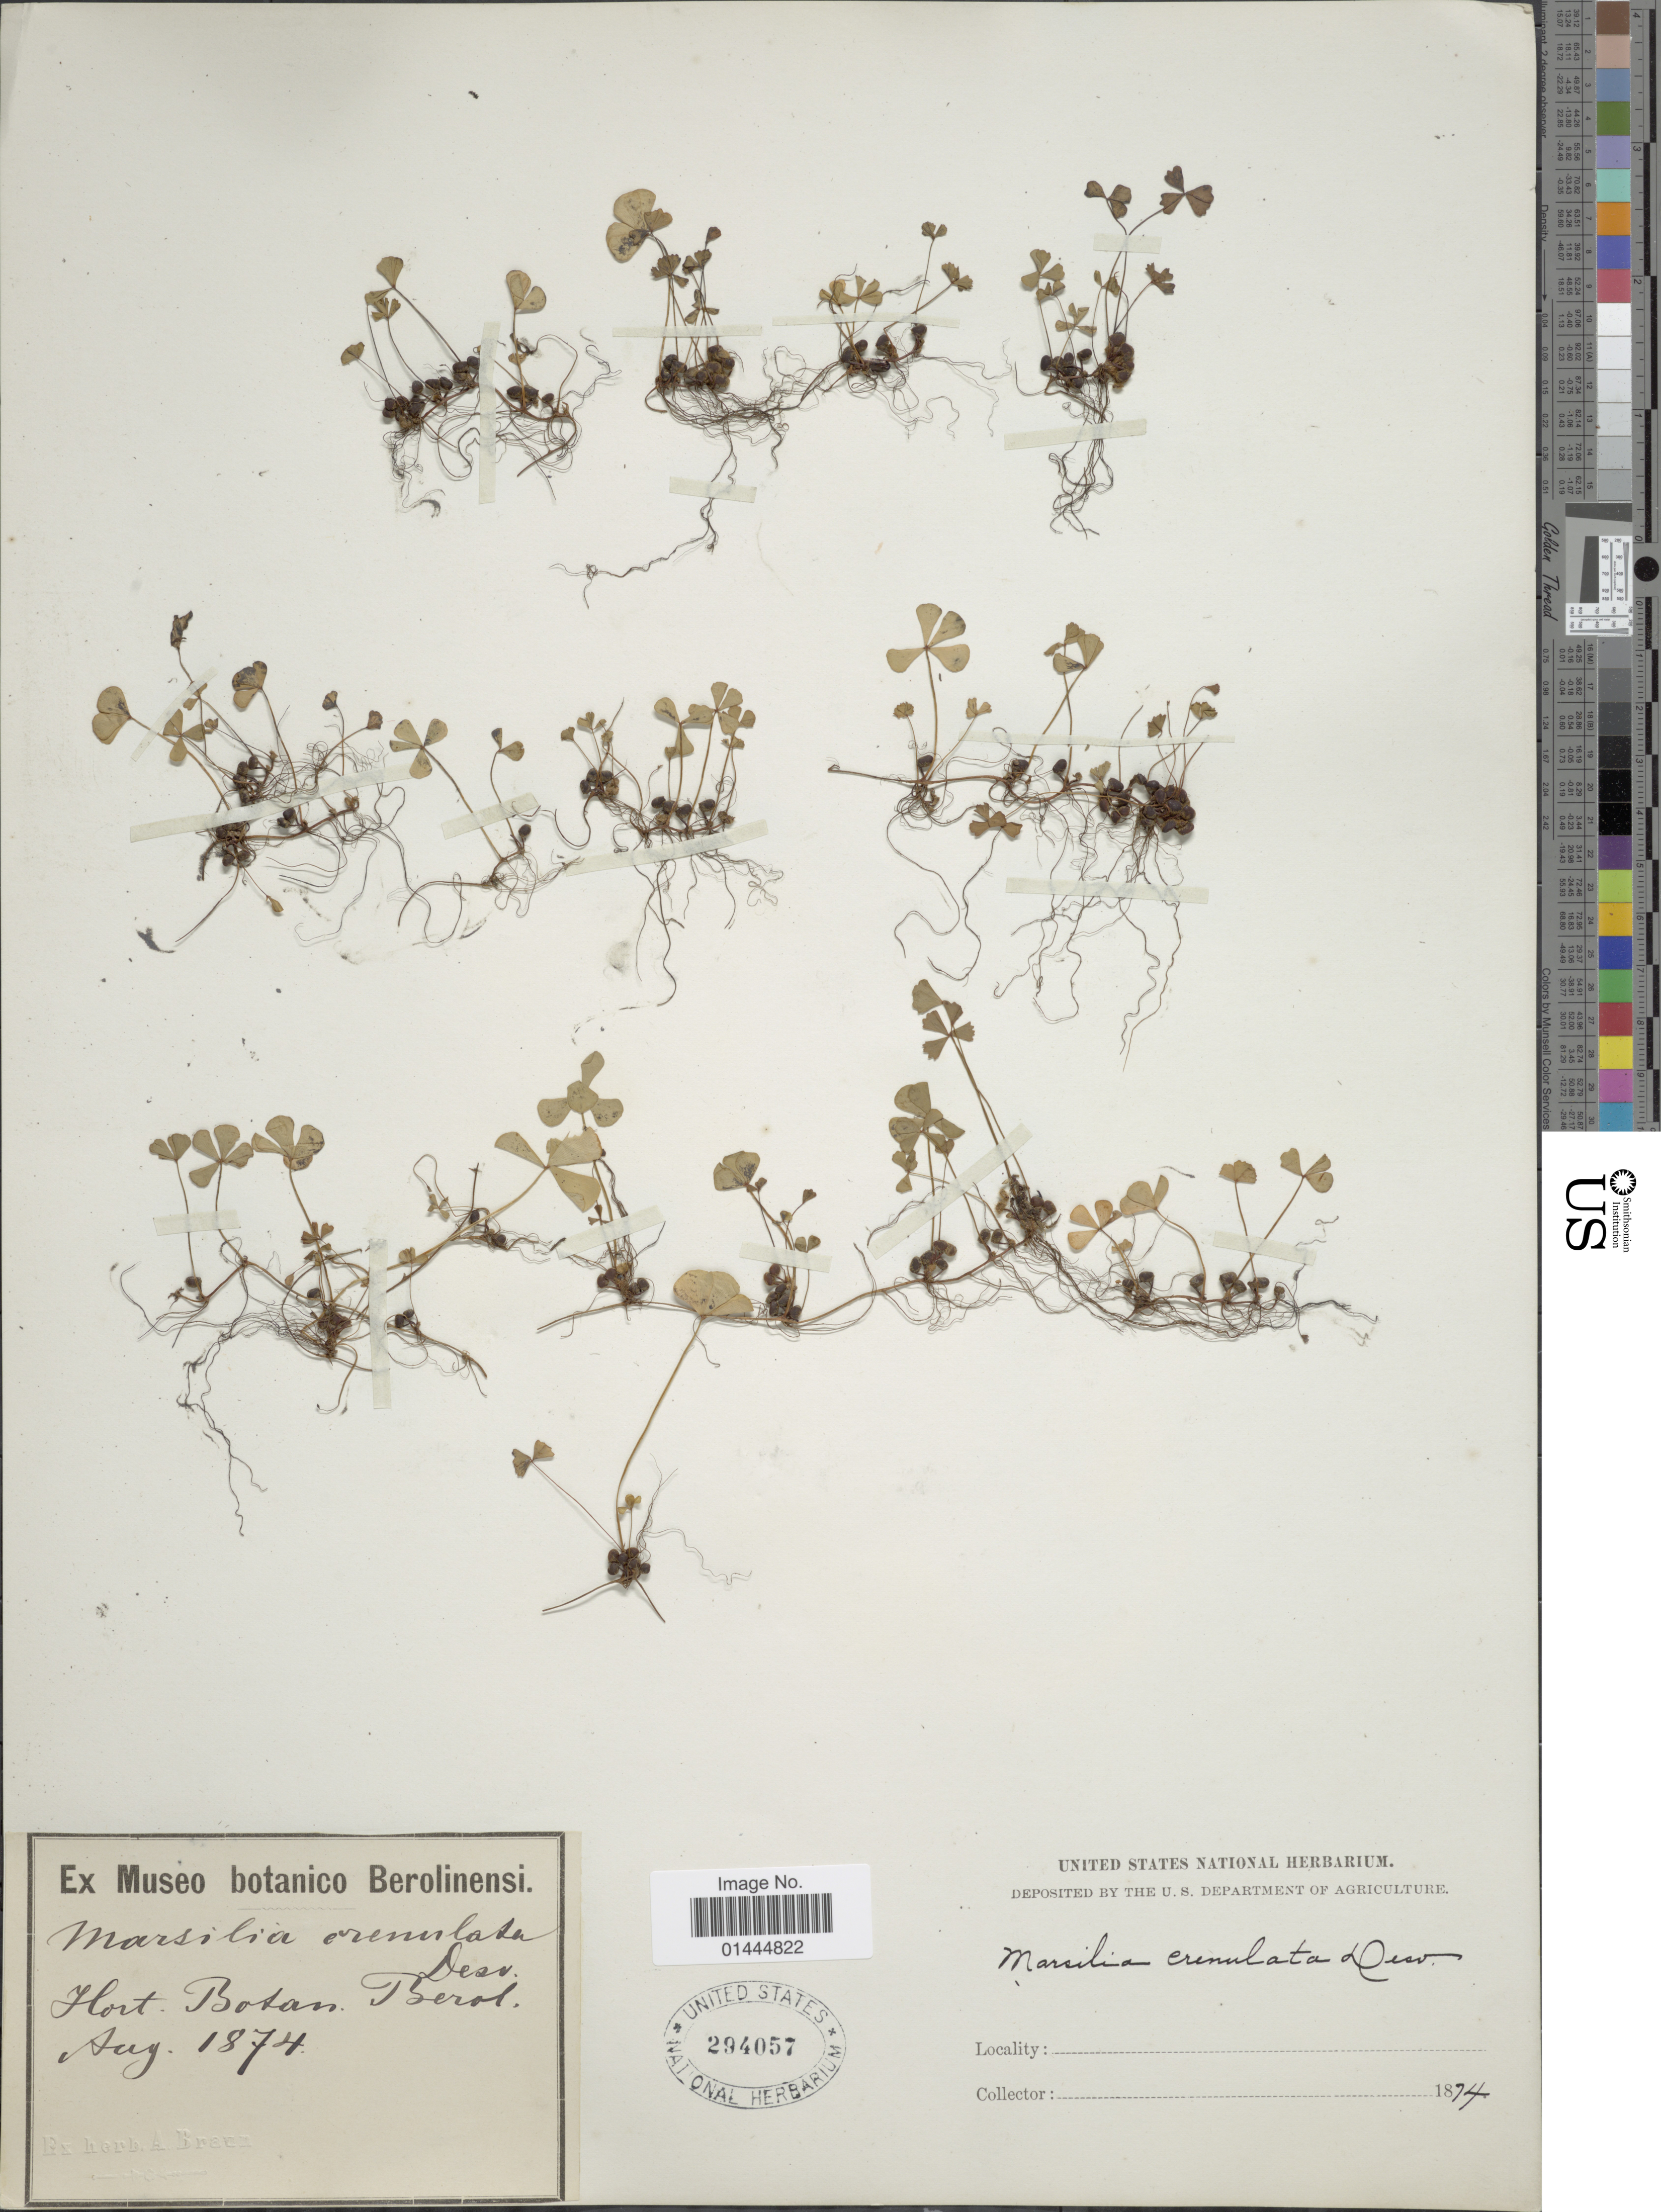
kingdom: Plantae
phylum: Tracheophyta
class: Polypodiopsida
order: Salviniales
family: Marsileaceae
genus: Marsilea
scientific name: Marsilea crenulata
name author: Desv.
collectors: ex herb. A. Braun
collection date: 1874-08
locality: Hort. Botan. Berol.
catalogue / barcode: US 294057